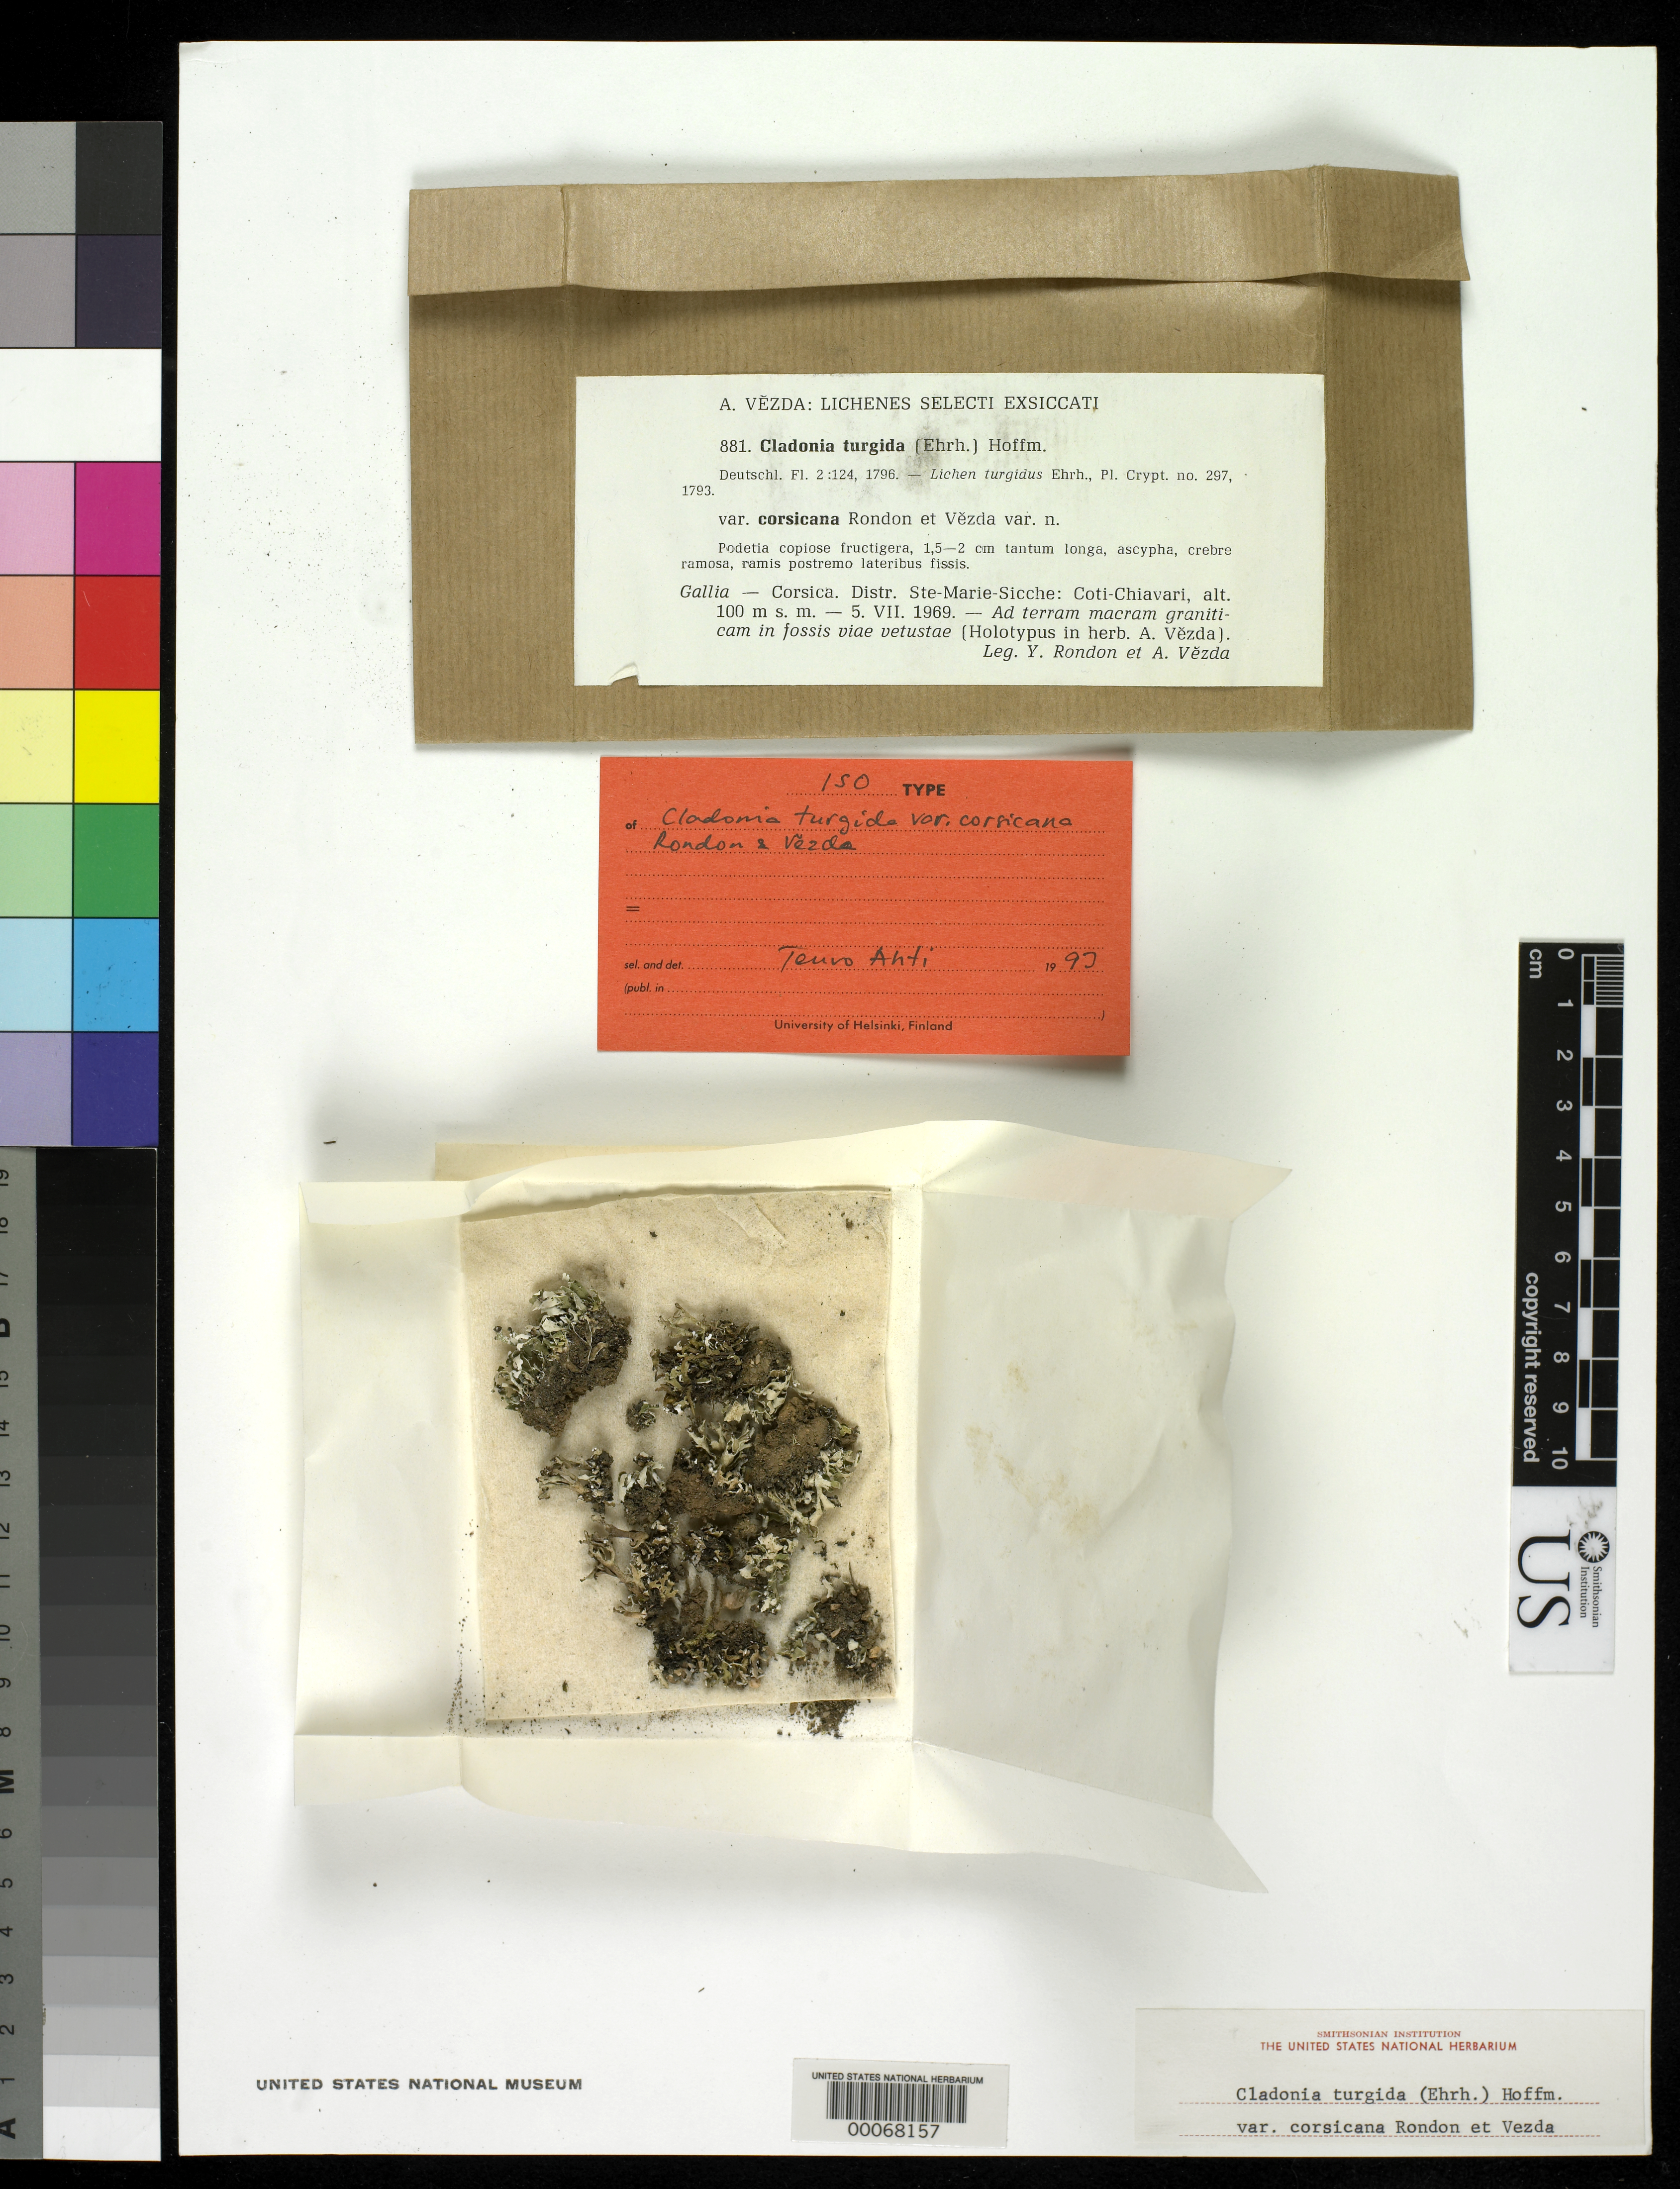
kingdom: Fungi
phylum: Ascomycota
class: Lecanoromycetes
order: Lecanorales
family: Cladoniaceae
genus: Cladonia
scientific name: Cladonia turgida var. corsicana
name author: Rondon & Vezda in Vezda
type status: Isotype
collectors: Y. Rondon & A. Vezda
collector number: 881 (Vedza No.)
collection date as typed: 05 Jul 1969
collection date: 1969-07-05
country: France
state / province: Corsica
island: Corse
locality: Ste.-Marie-Sicche, Coti-Chiavari.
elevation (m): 100